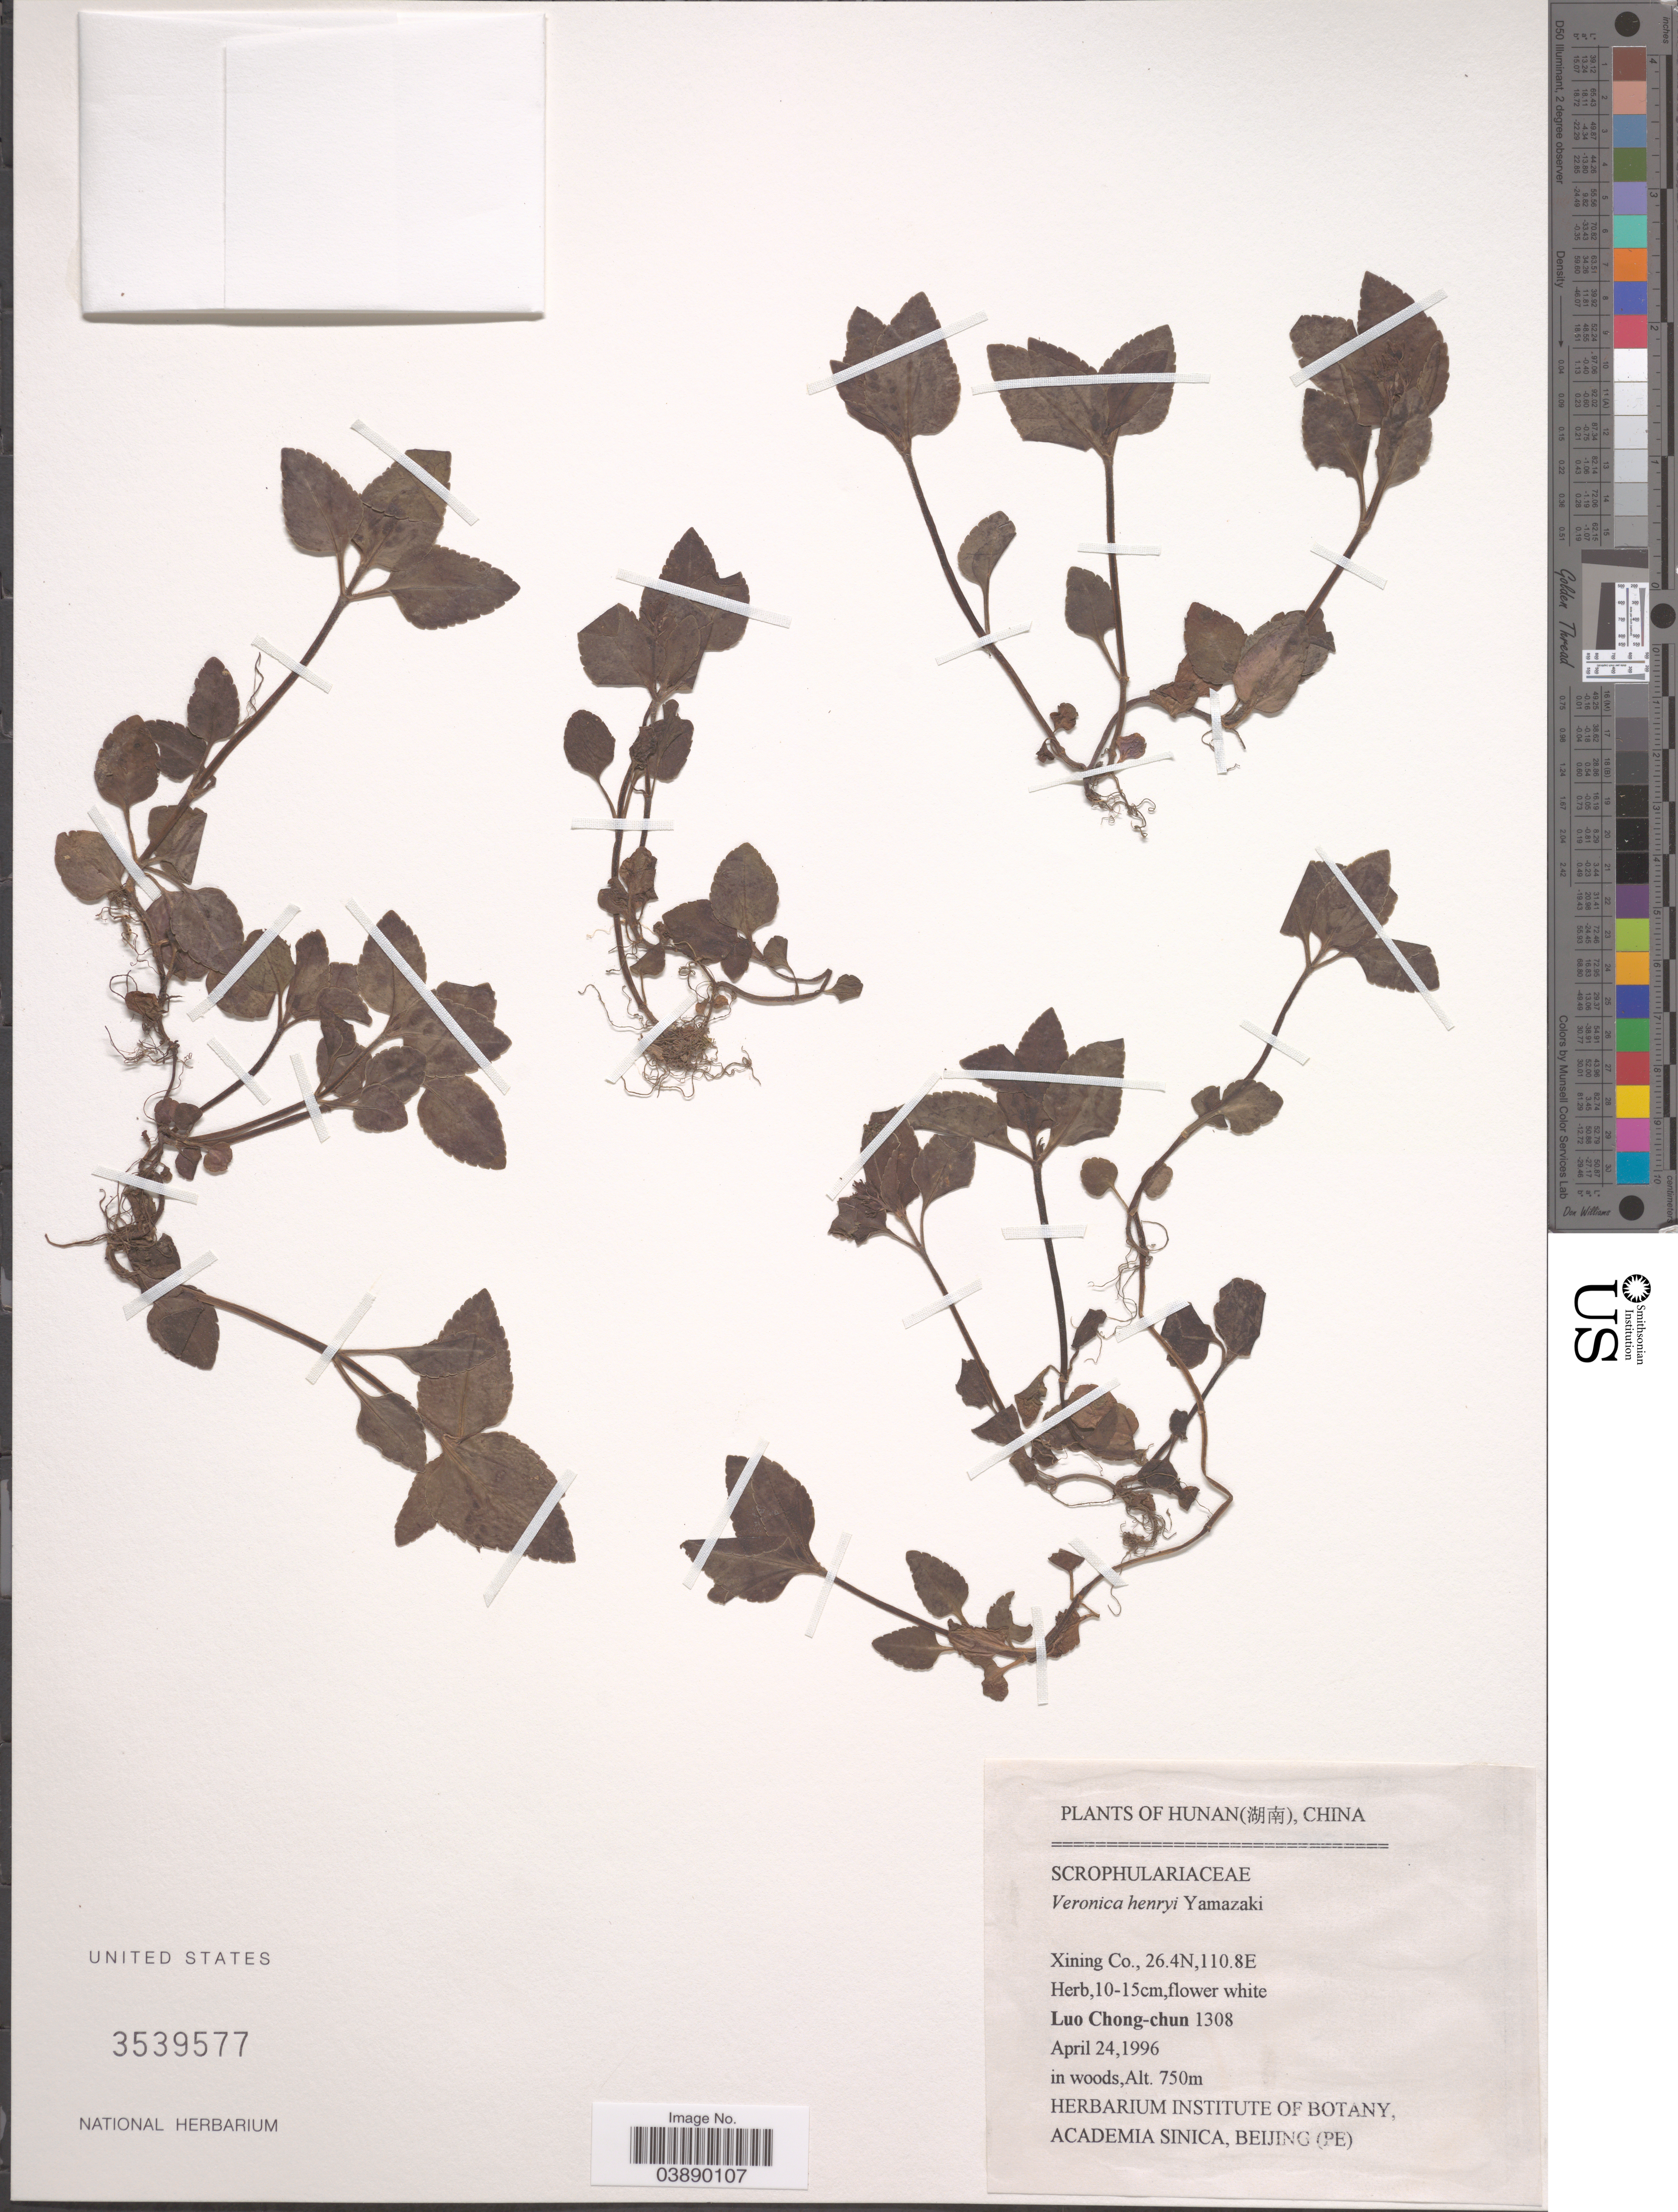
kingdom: Plantae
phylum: Tracheophyta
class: Magnoliopsida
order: Lamiales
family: Plantaginaceae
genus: Veronica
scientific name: Veronica henryi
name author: T. Yamaz.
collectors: L. Chong-Chun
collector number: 1308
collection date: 1996-04-24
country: China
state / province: Hunan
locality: Xining Co.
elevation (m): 750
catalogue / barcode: US 3539577